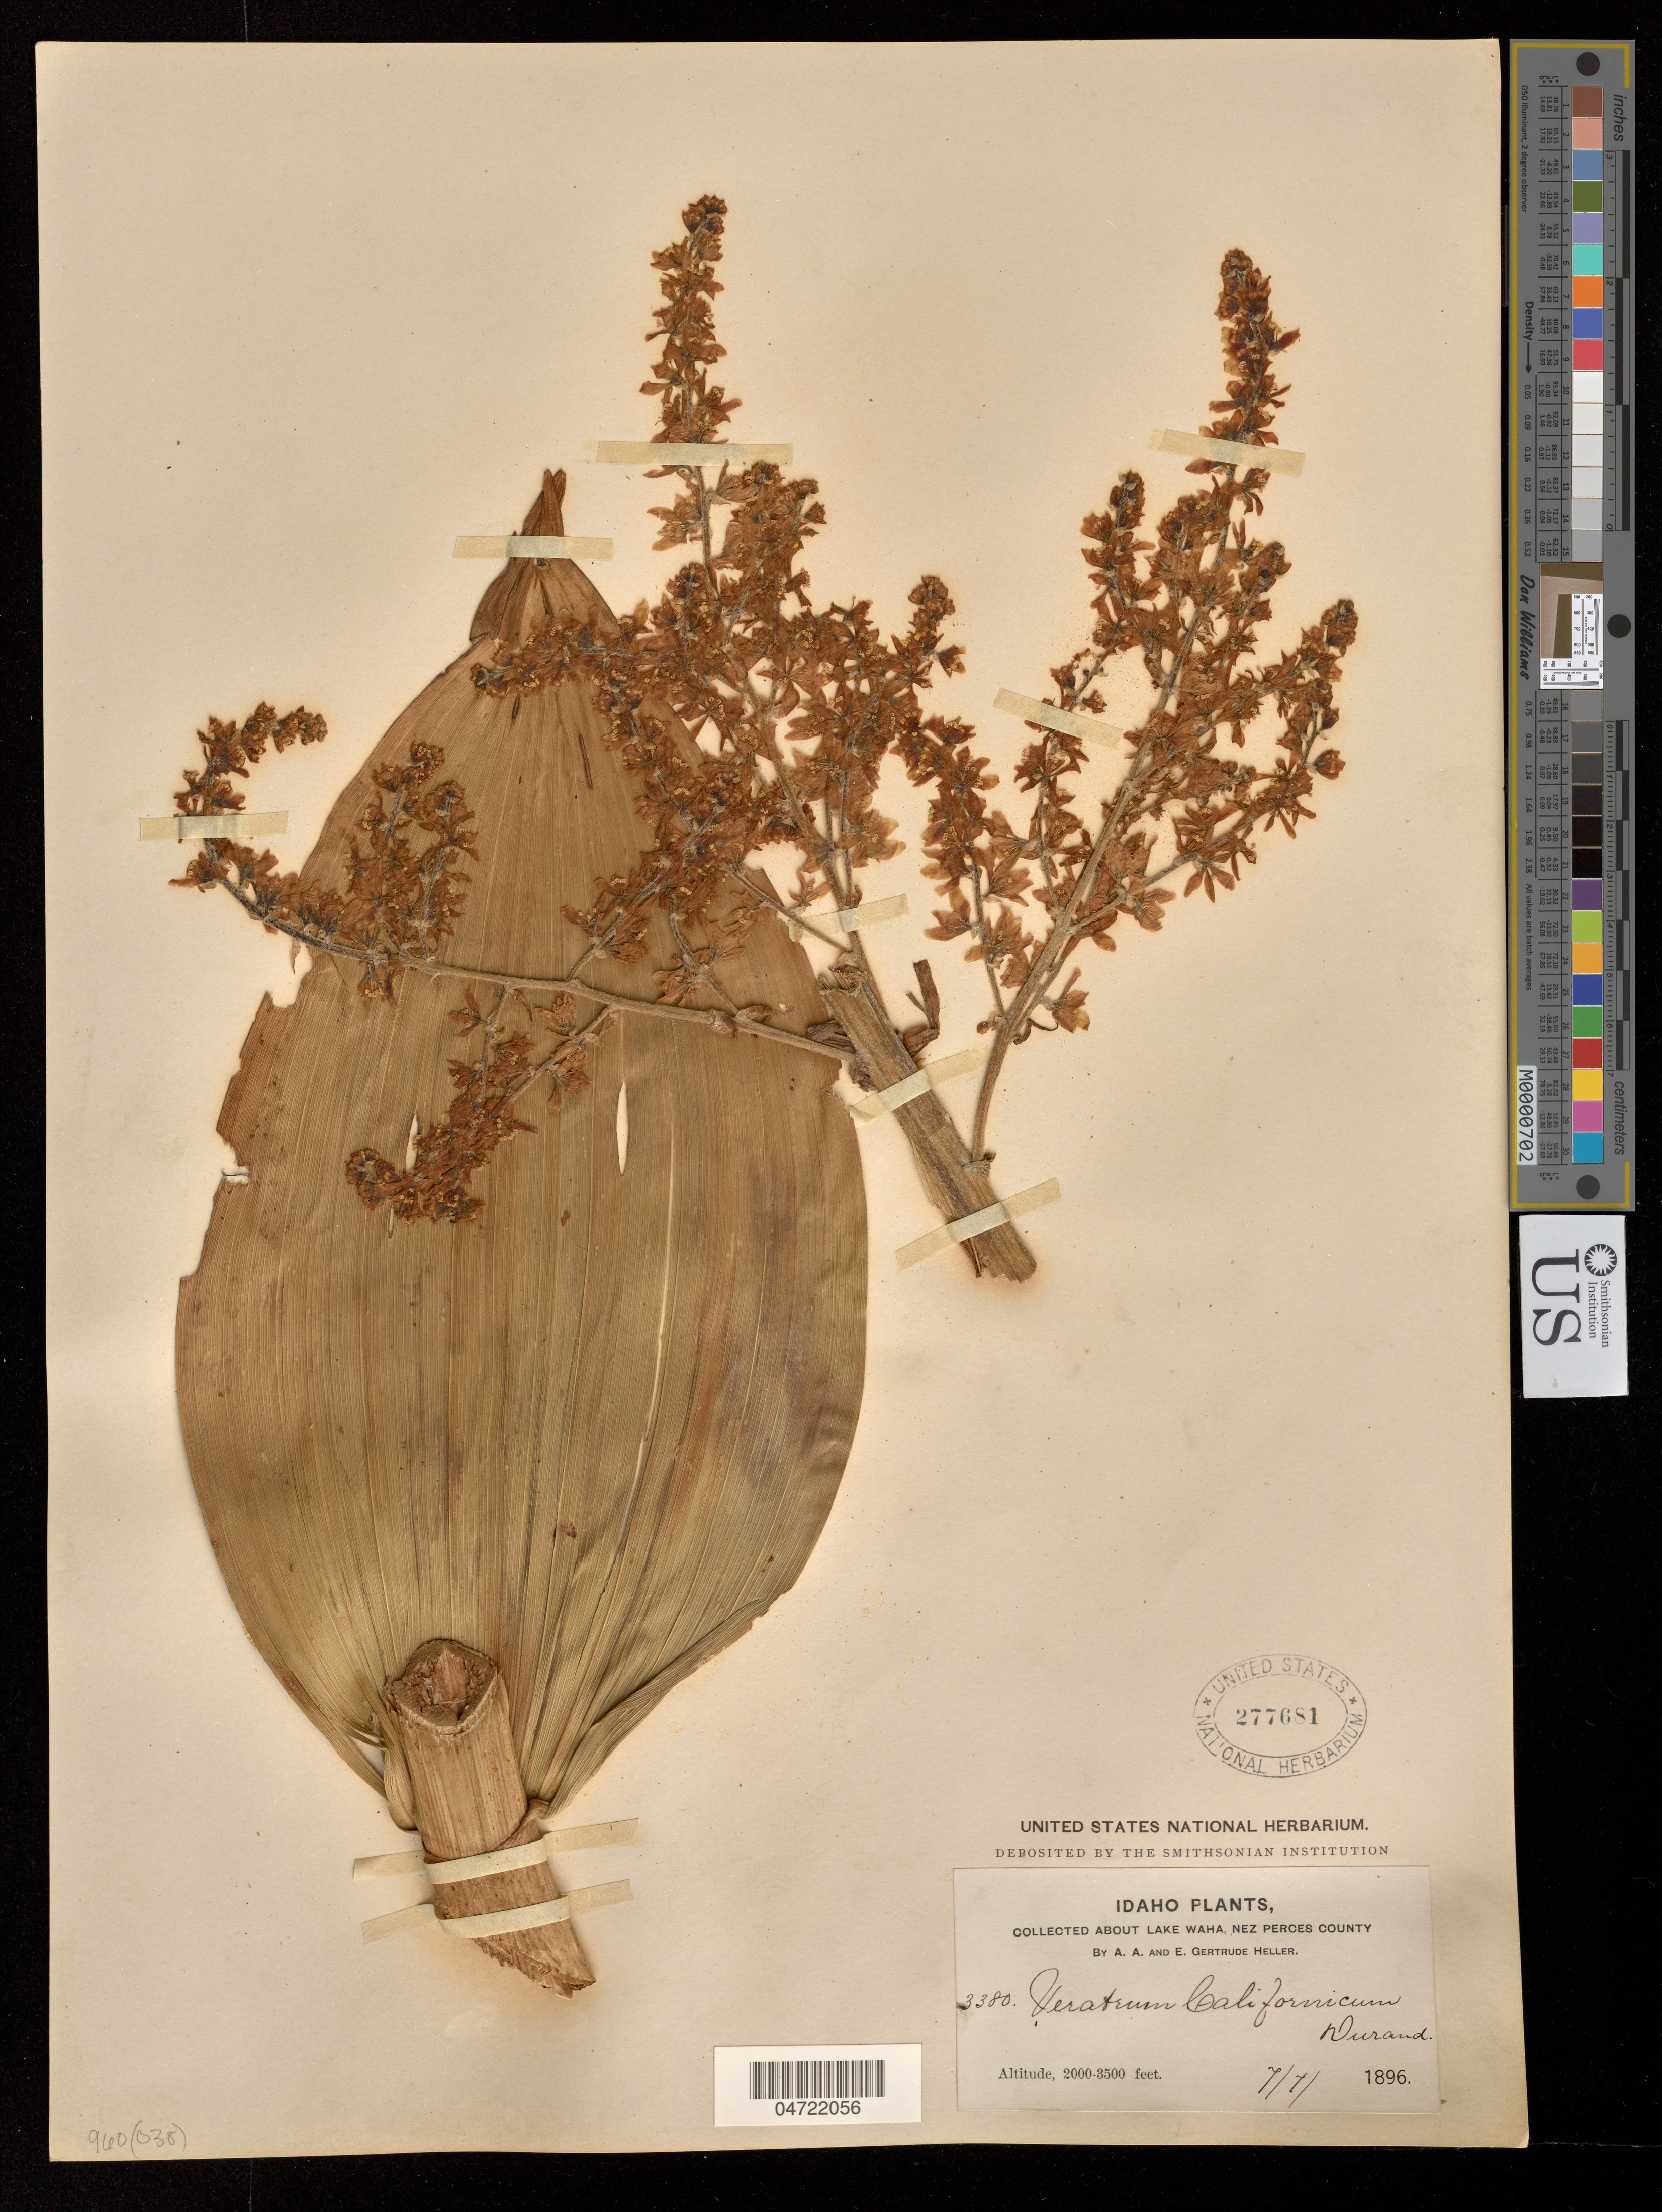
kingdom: Plantae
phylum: Tracheophyta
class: Liliopsida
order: Liliales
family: Melanthiaceae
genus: Veratrum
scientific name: Veratrum californicum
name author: Durand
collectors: A. A. Heller & E. G. Heller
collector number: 3380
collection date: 1896-07-07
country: United States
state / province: Idaho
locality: Lake Waha, Nez Perces County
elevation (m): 610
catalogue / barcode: US 277681